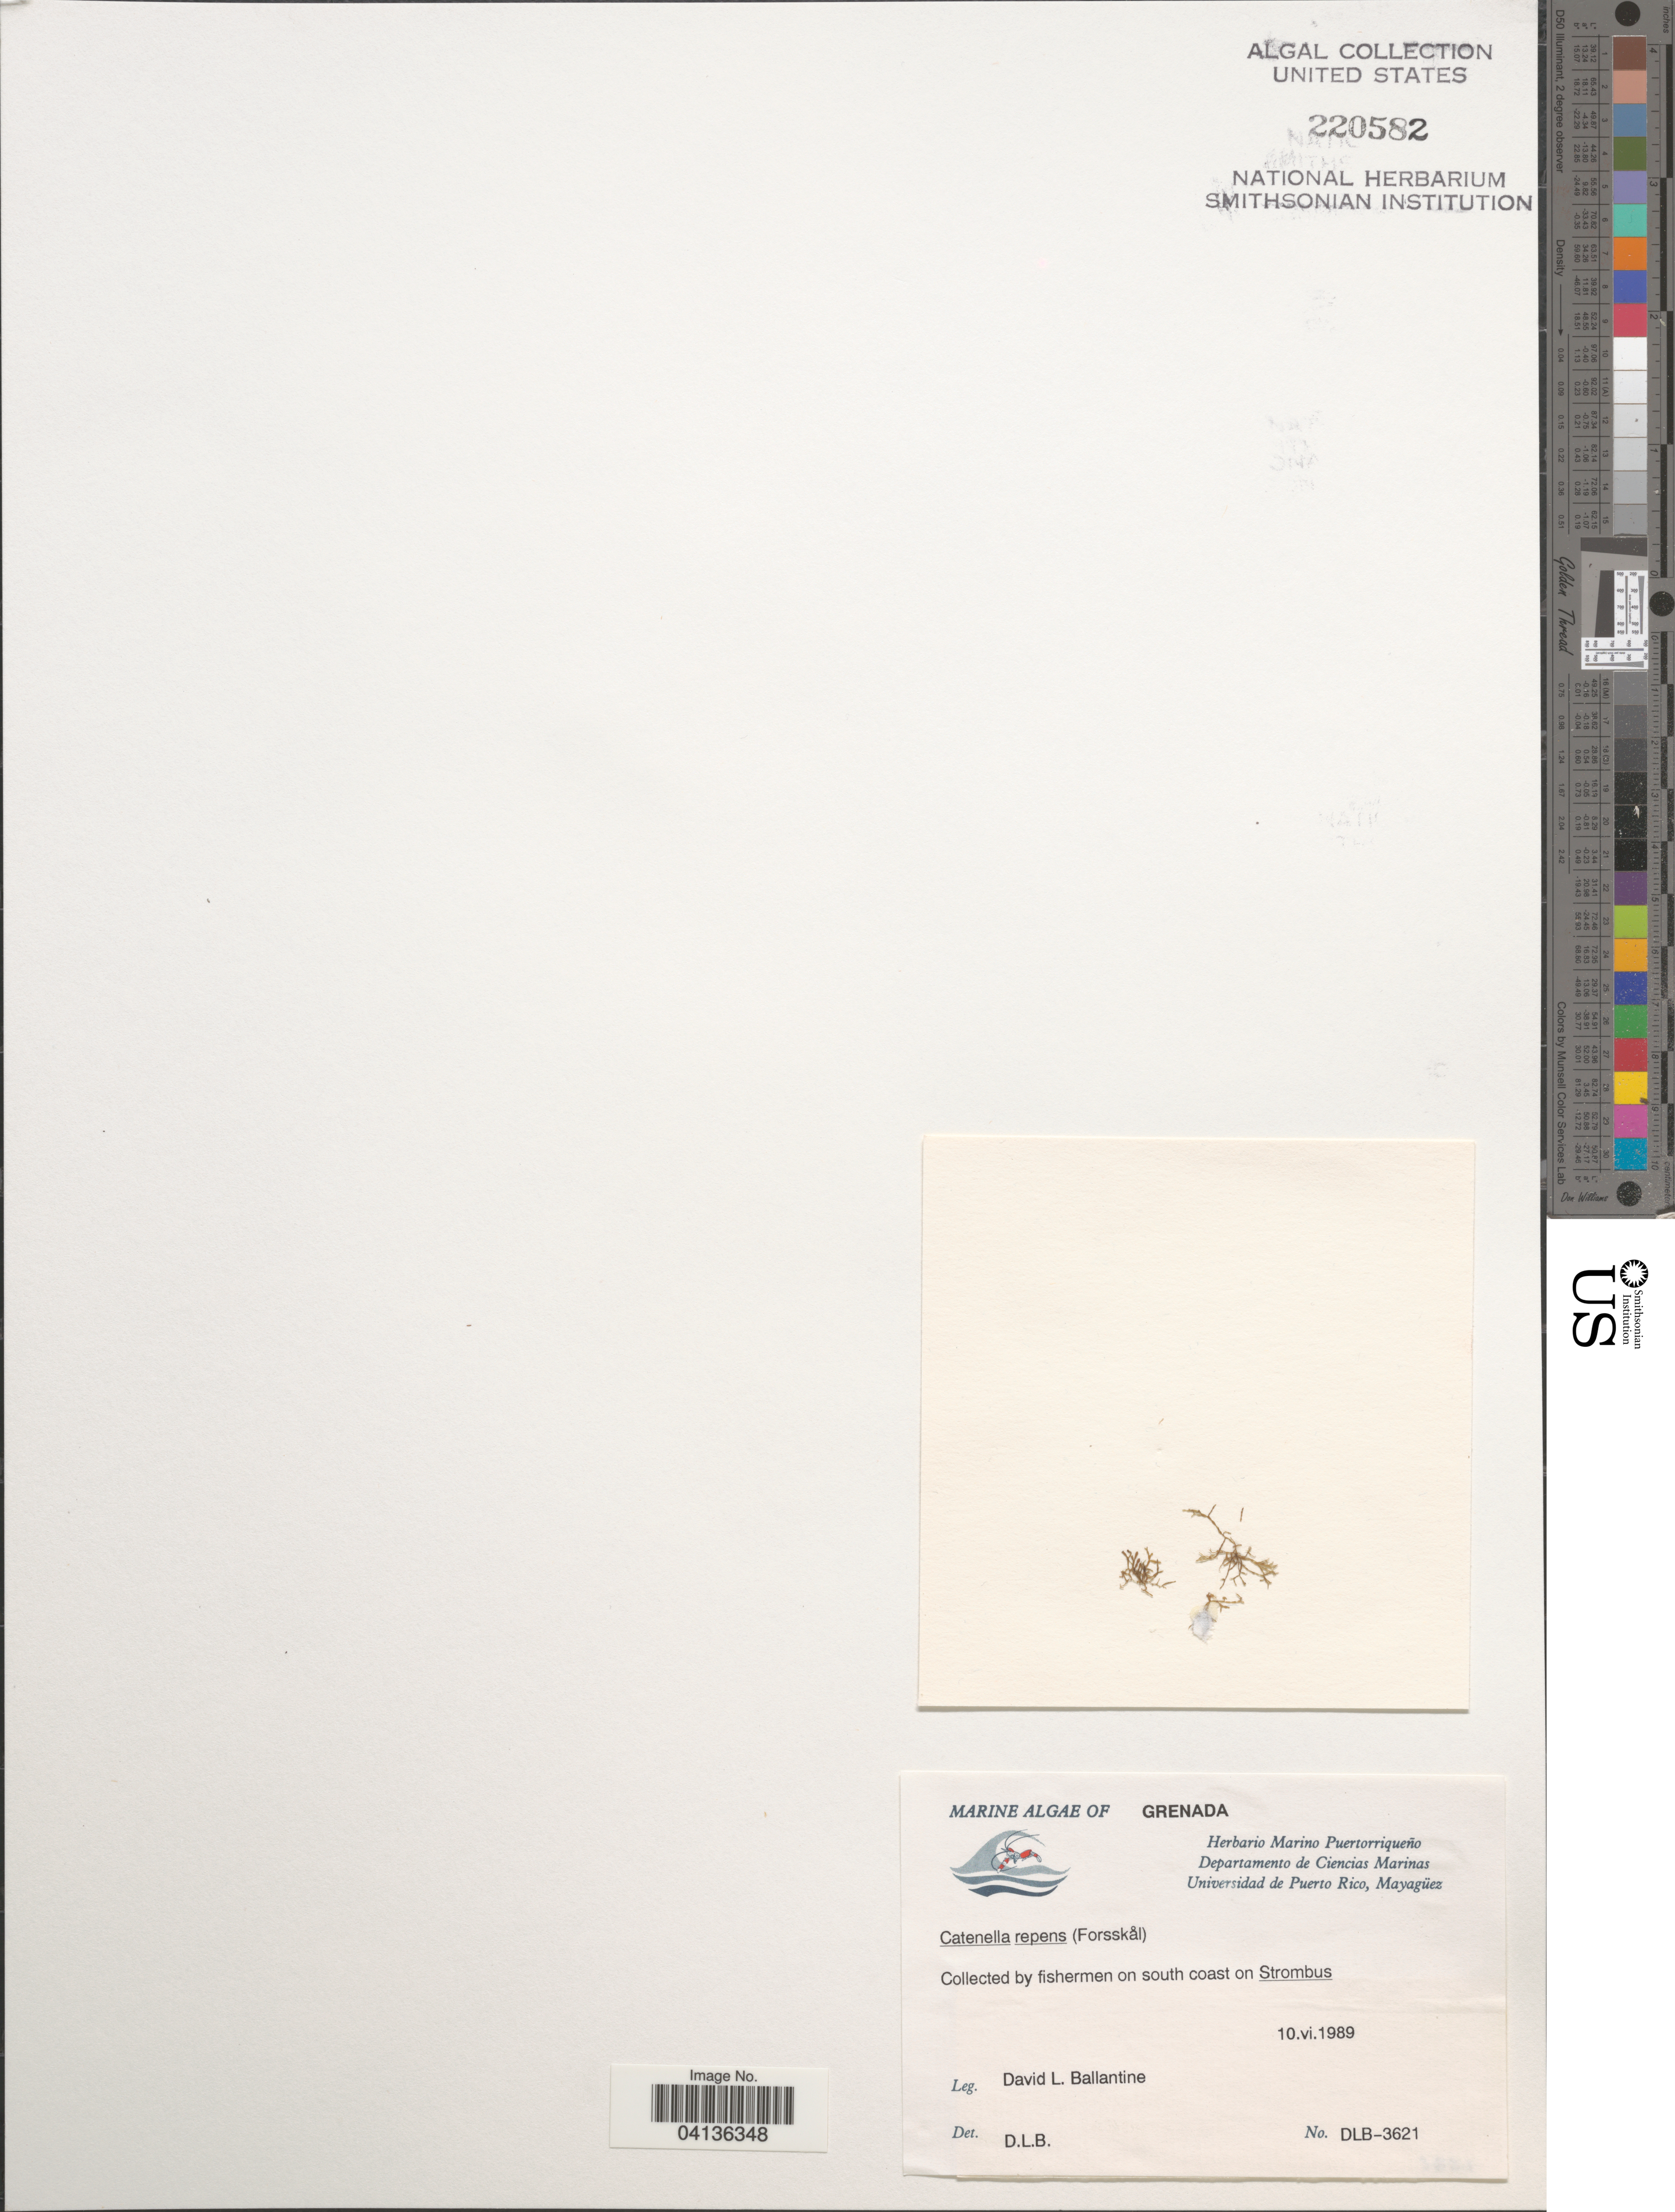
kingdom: Plantae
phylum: Rhodophyta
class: Florideophyceae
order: Gigartinales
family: Caulacanthaceae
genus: Catenella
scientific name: Catenella caespitosa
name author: (With.) L.M. Irvine in Parke & P.S. Dixon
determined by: Algae name updating Project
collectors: D.L. Ballantine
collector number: DLB-3621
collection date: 1989-06-10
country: Grenada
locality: South coast on Strombus.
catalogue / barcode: US 220582